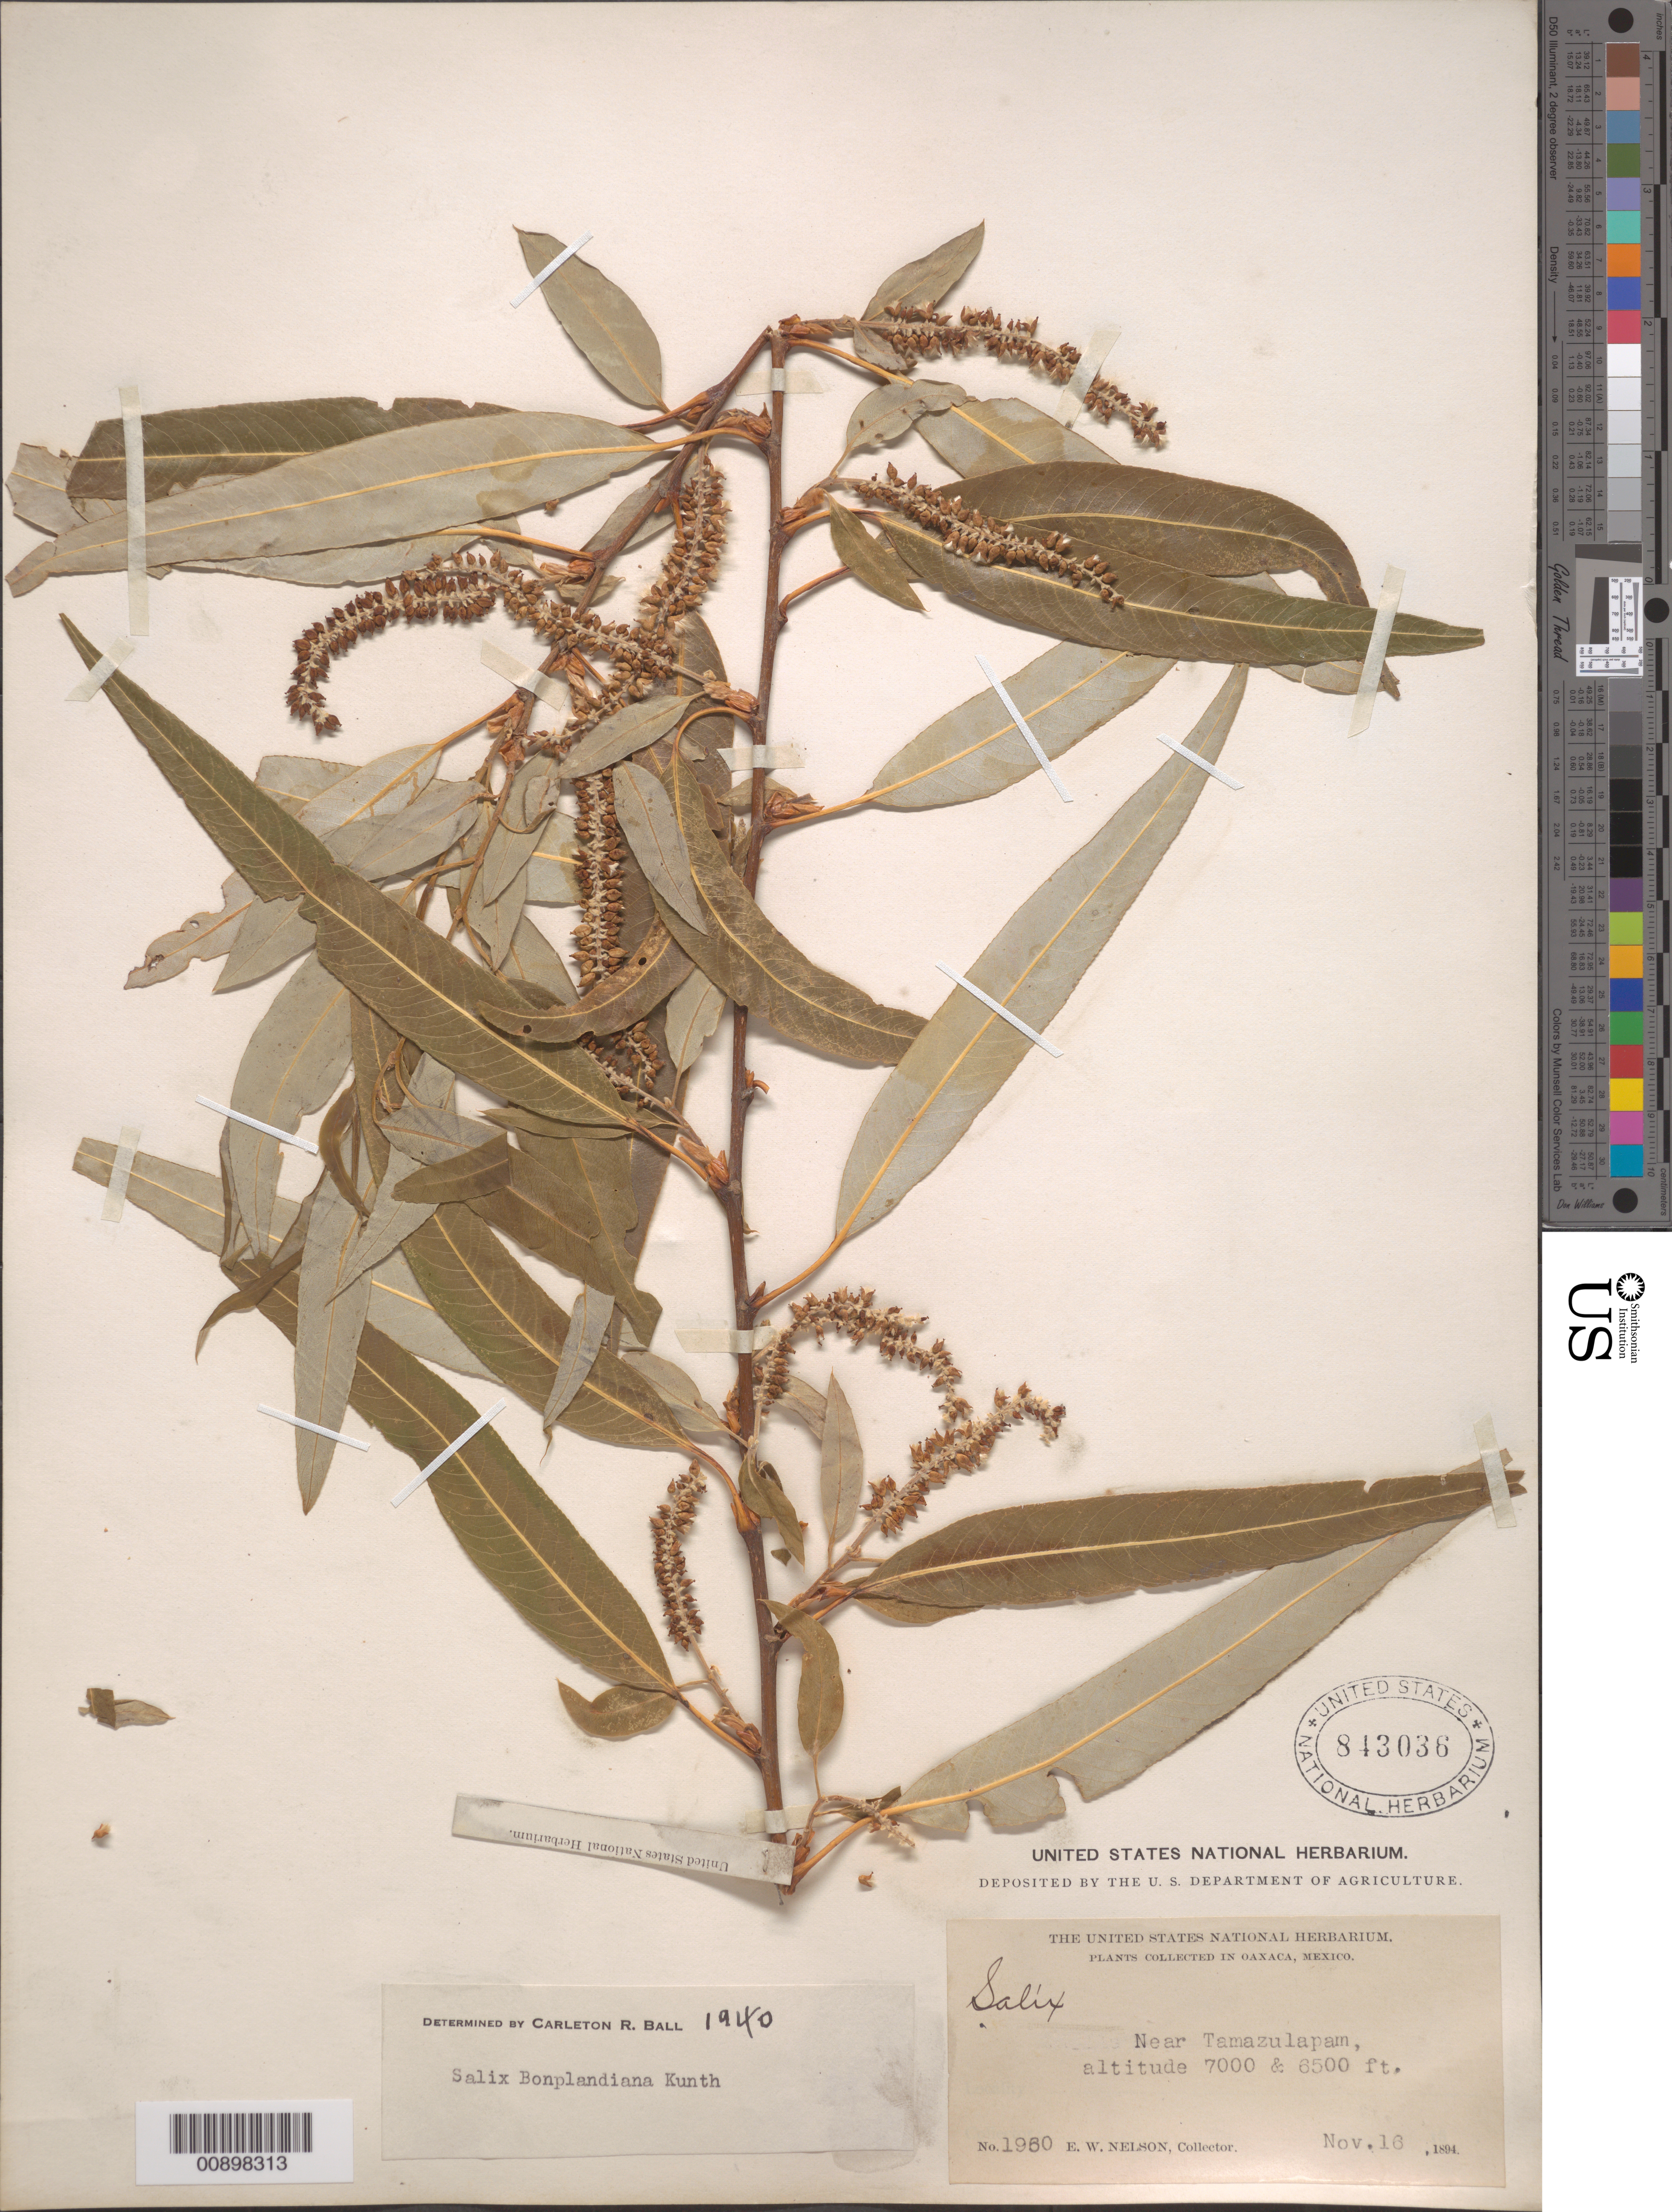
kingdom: Plantae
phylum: Tracheophyta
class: Magnoliopsida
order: Malpighiales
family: Salicaceae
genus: Salix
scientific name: Salix bonplandiana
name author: Kunth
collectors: E. W. Nelson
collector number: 1960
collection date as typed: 16 Nov 1894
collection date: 1894-11-16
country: Mexico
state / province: Oaxaca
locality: Near Tamazulapam, Oaxaca.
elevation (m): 1981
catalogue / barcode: US 843036